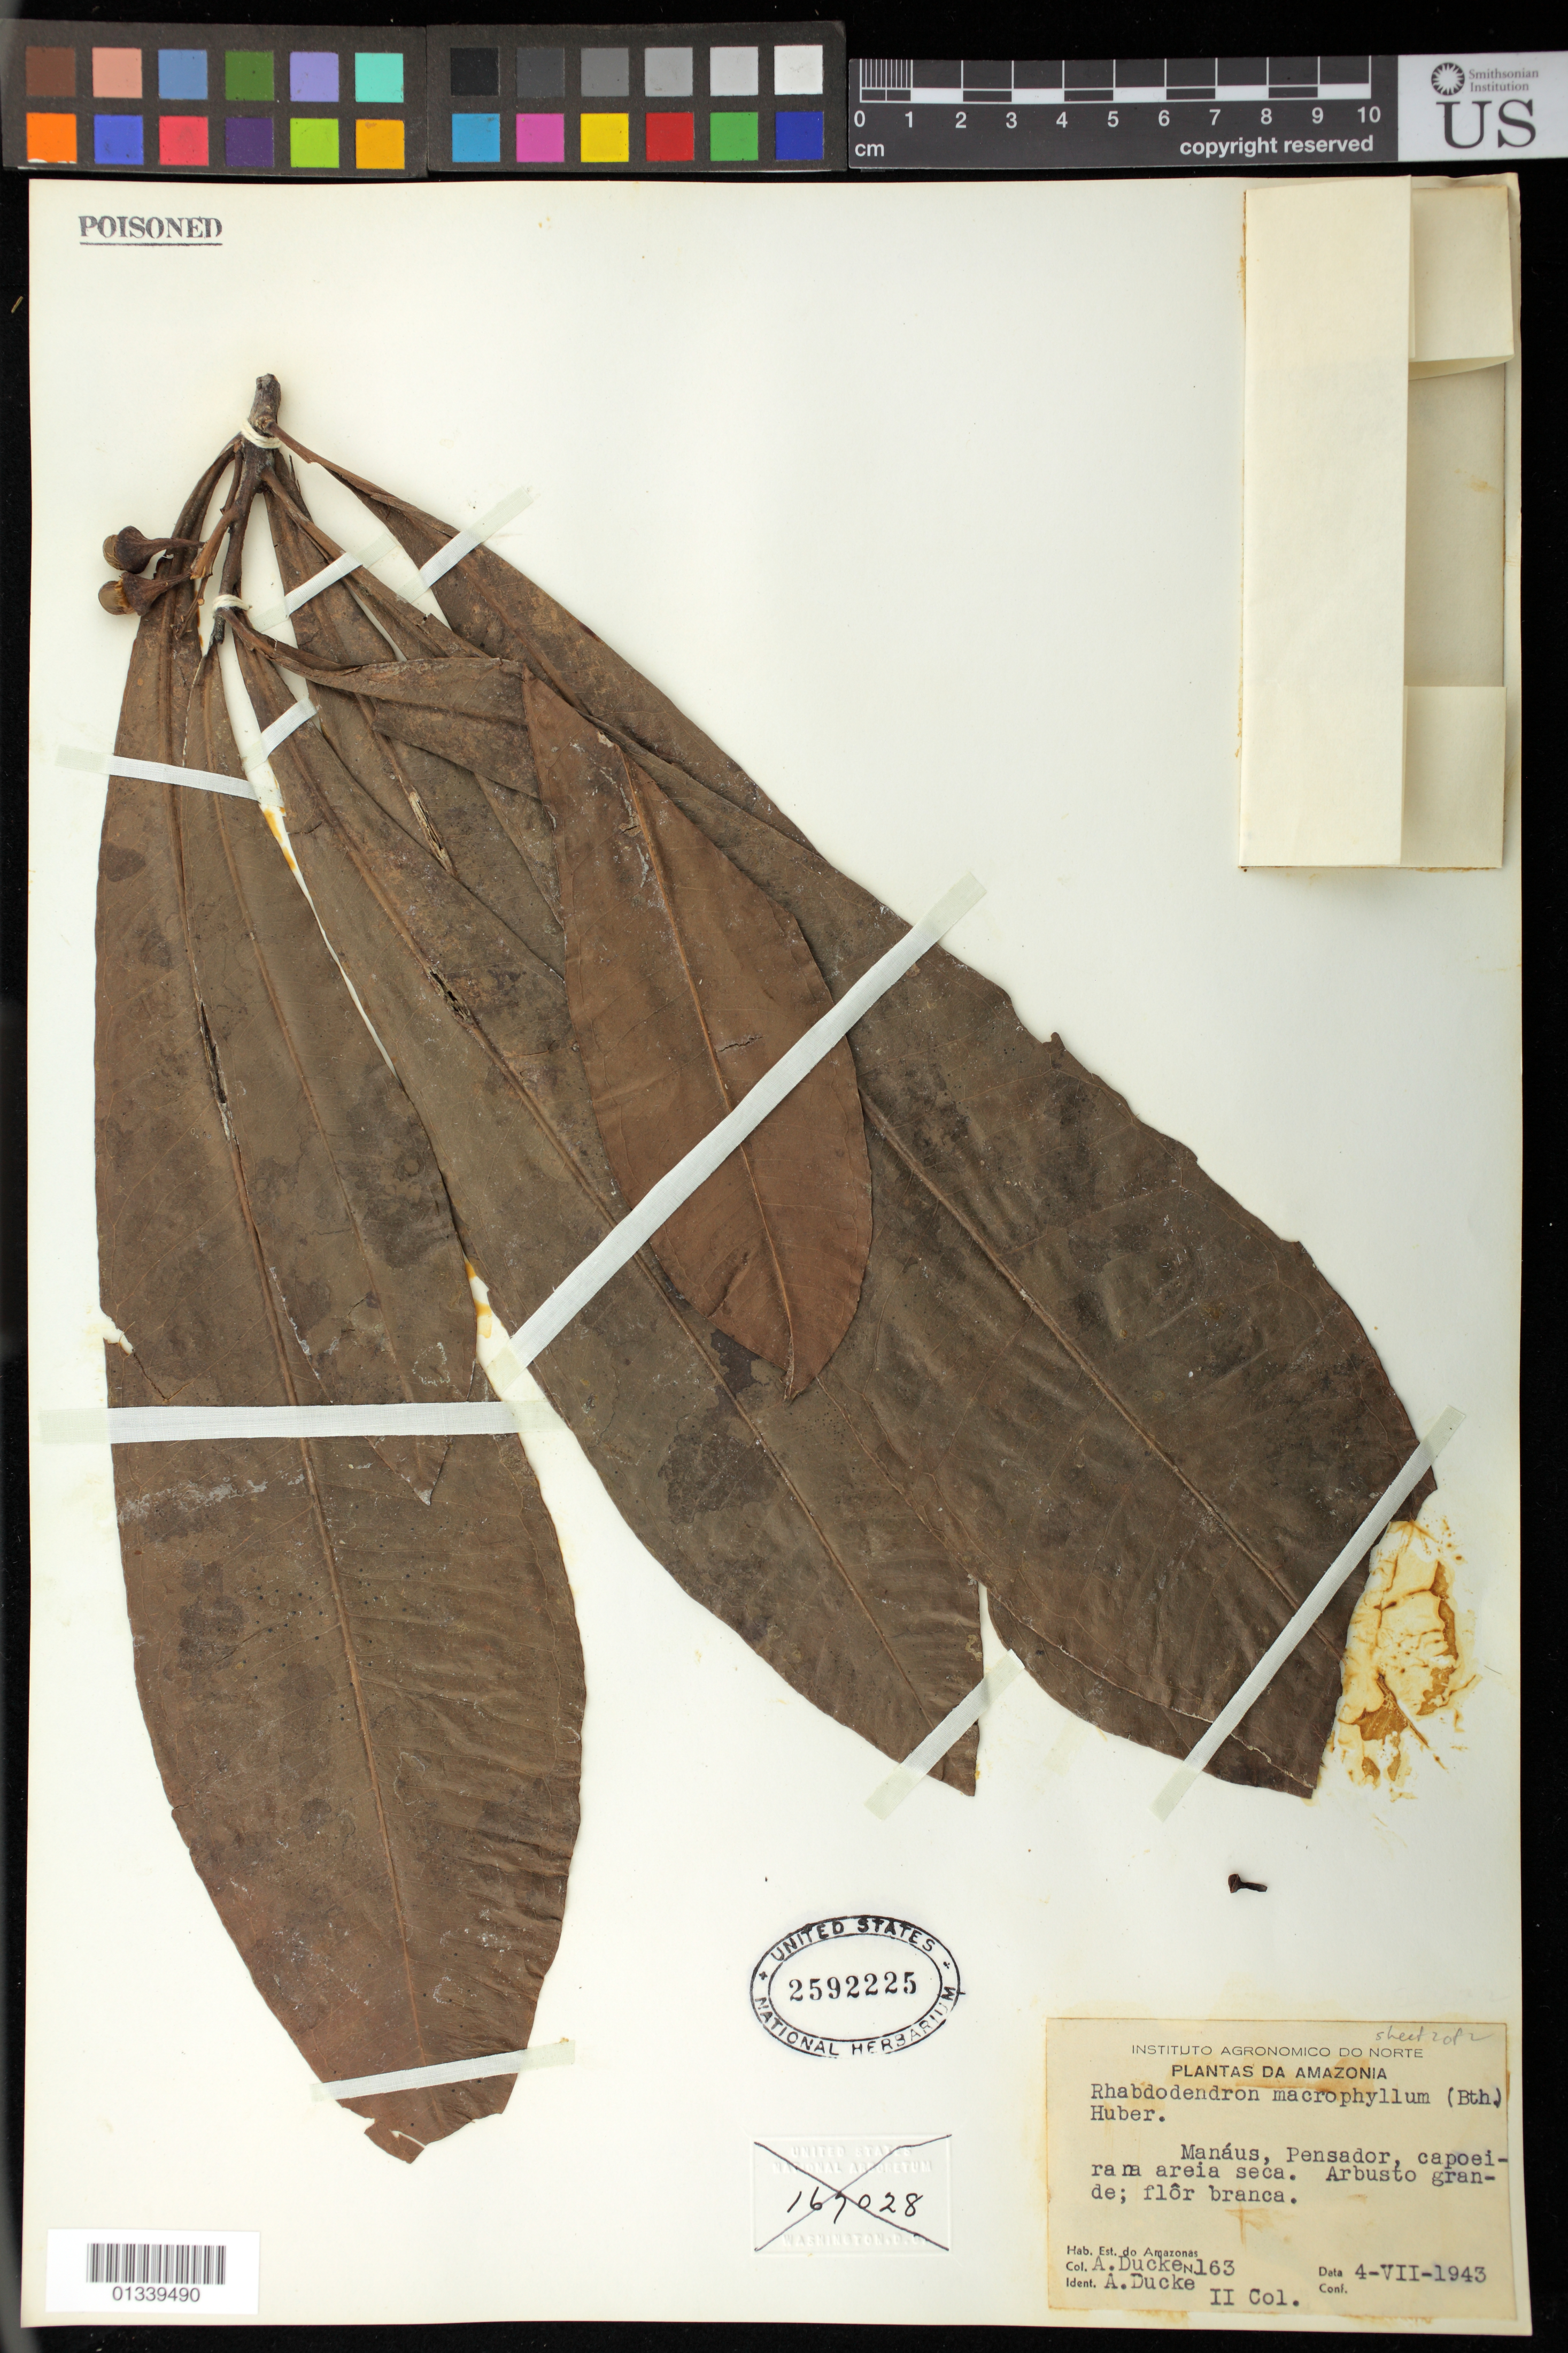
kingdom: Plantae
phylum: Tracheophyta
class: Magnoliopsida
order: Caryophyllales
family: Rhabdodendraceae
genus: Rhabdodendron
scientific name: Rhabdodendron macrophyllum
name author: (Spruce ex Benth.) Huber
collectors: A. Ducke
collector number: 163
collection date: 1943-07-04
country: Brazil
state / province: Amazonas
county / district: Manaus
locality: Pensador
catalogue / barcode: US 2592225